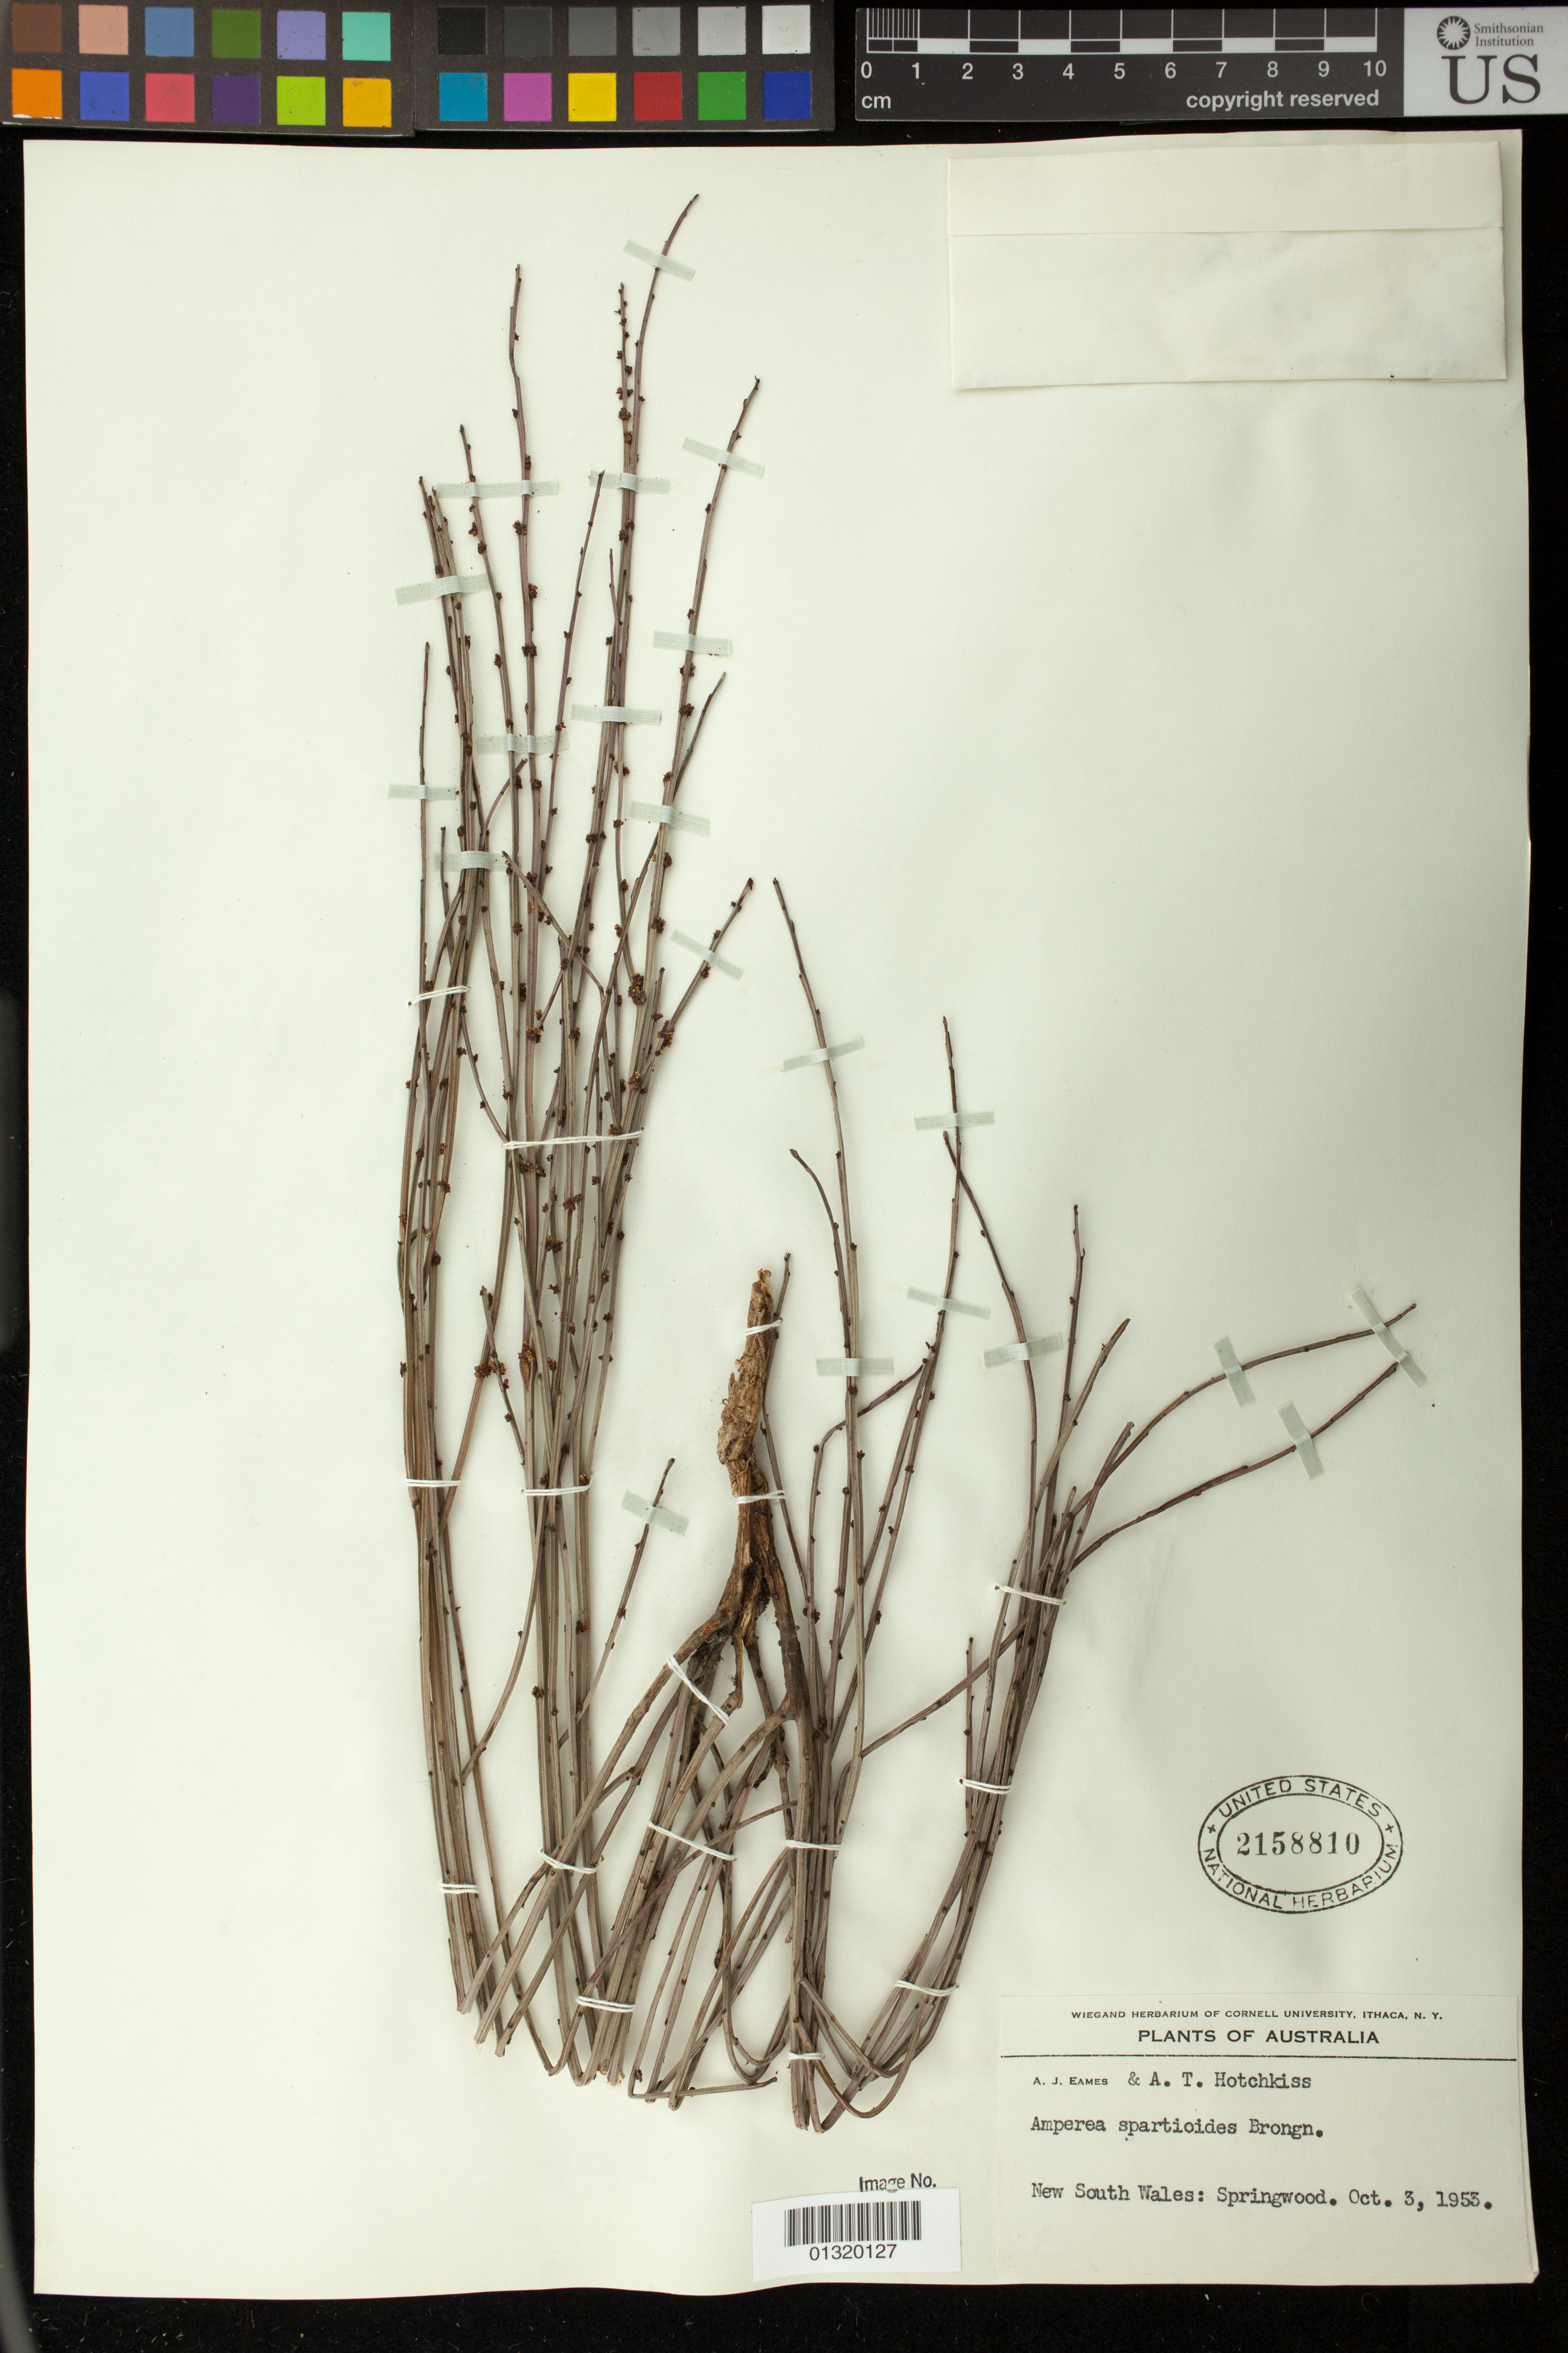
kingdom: Plantae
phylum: Tracheophyta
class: Magnoliopsida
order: Malpighiales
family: Euphorbiaceae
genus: Amperea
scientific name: Amperea xiphoclada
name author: Druce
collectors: A. Hotchkiss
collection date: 1953-10-03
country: Australia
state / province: New South Wales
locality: Springwood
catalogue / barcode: US 2158810